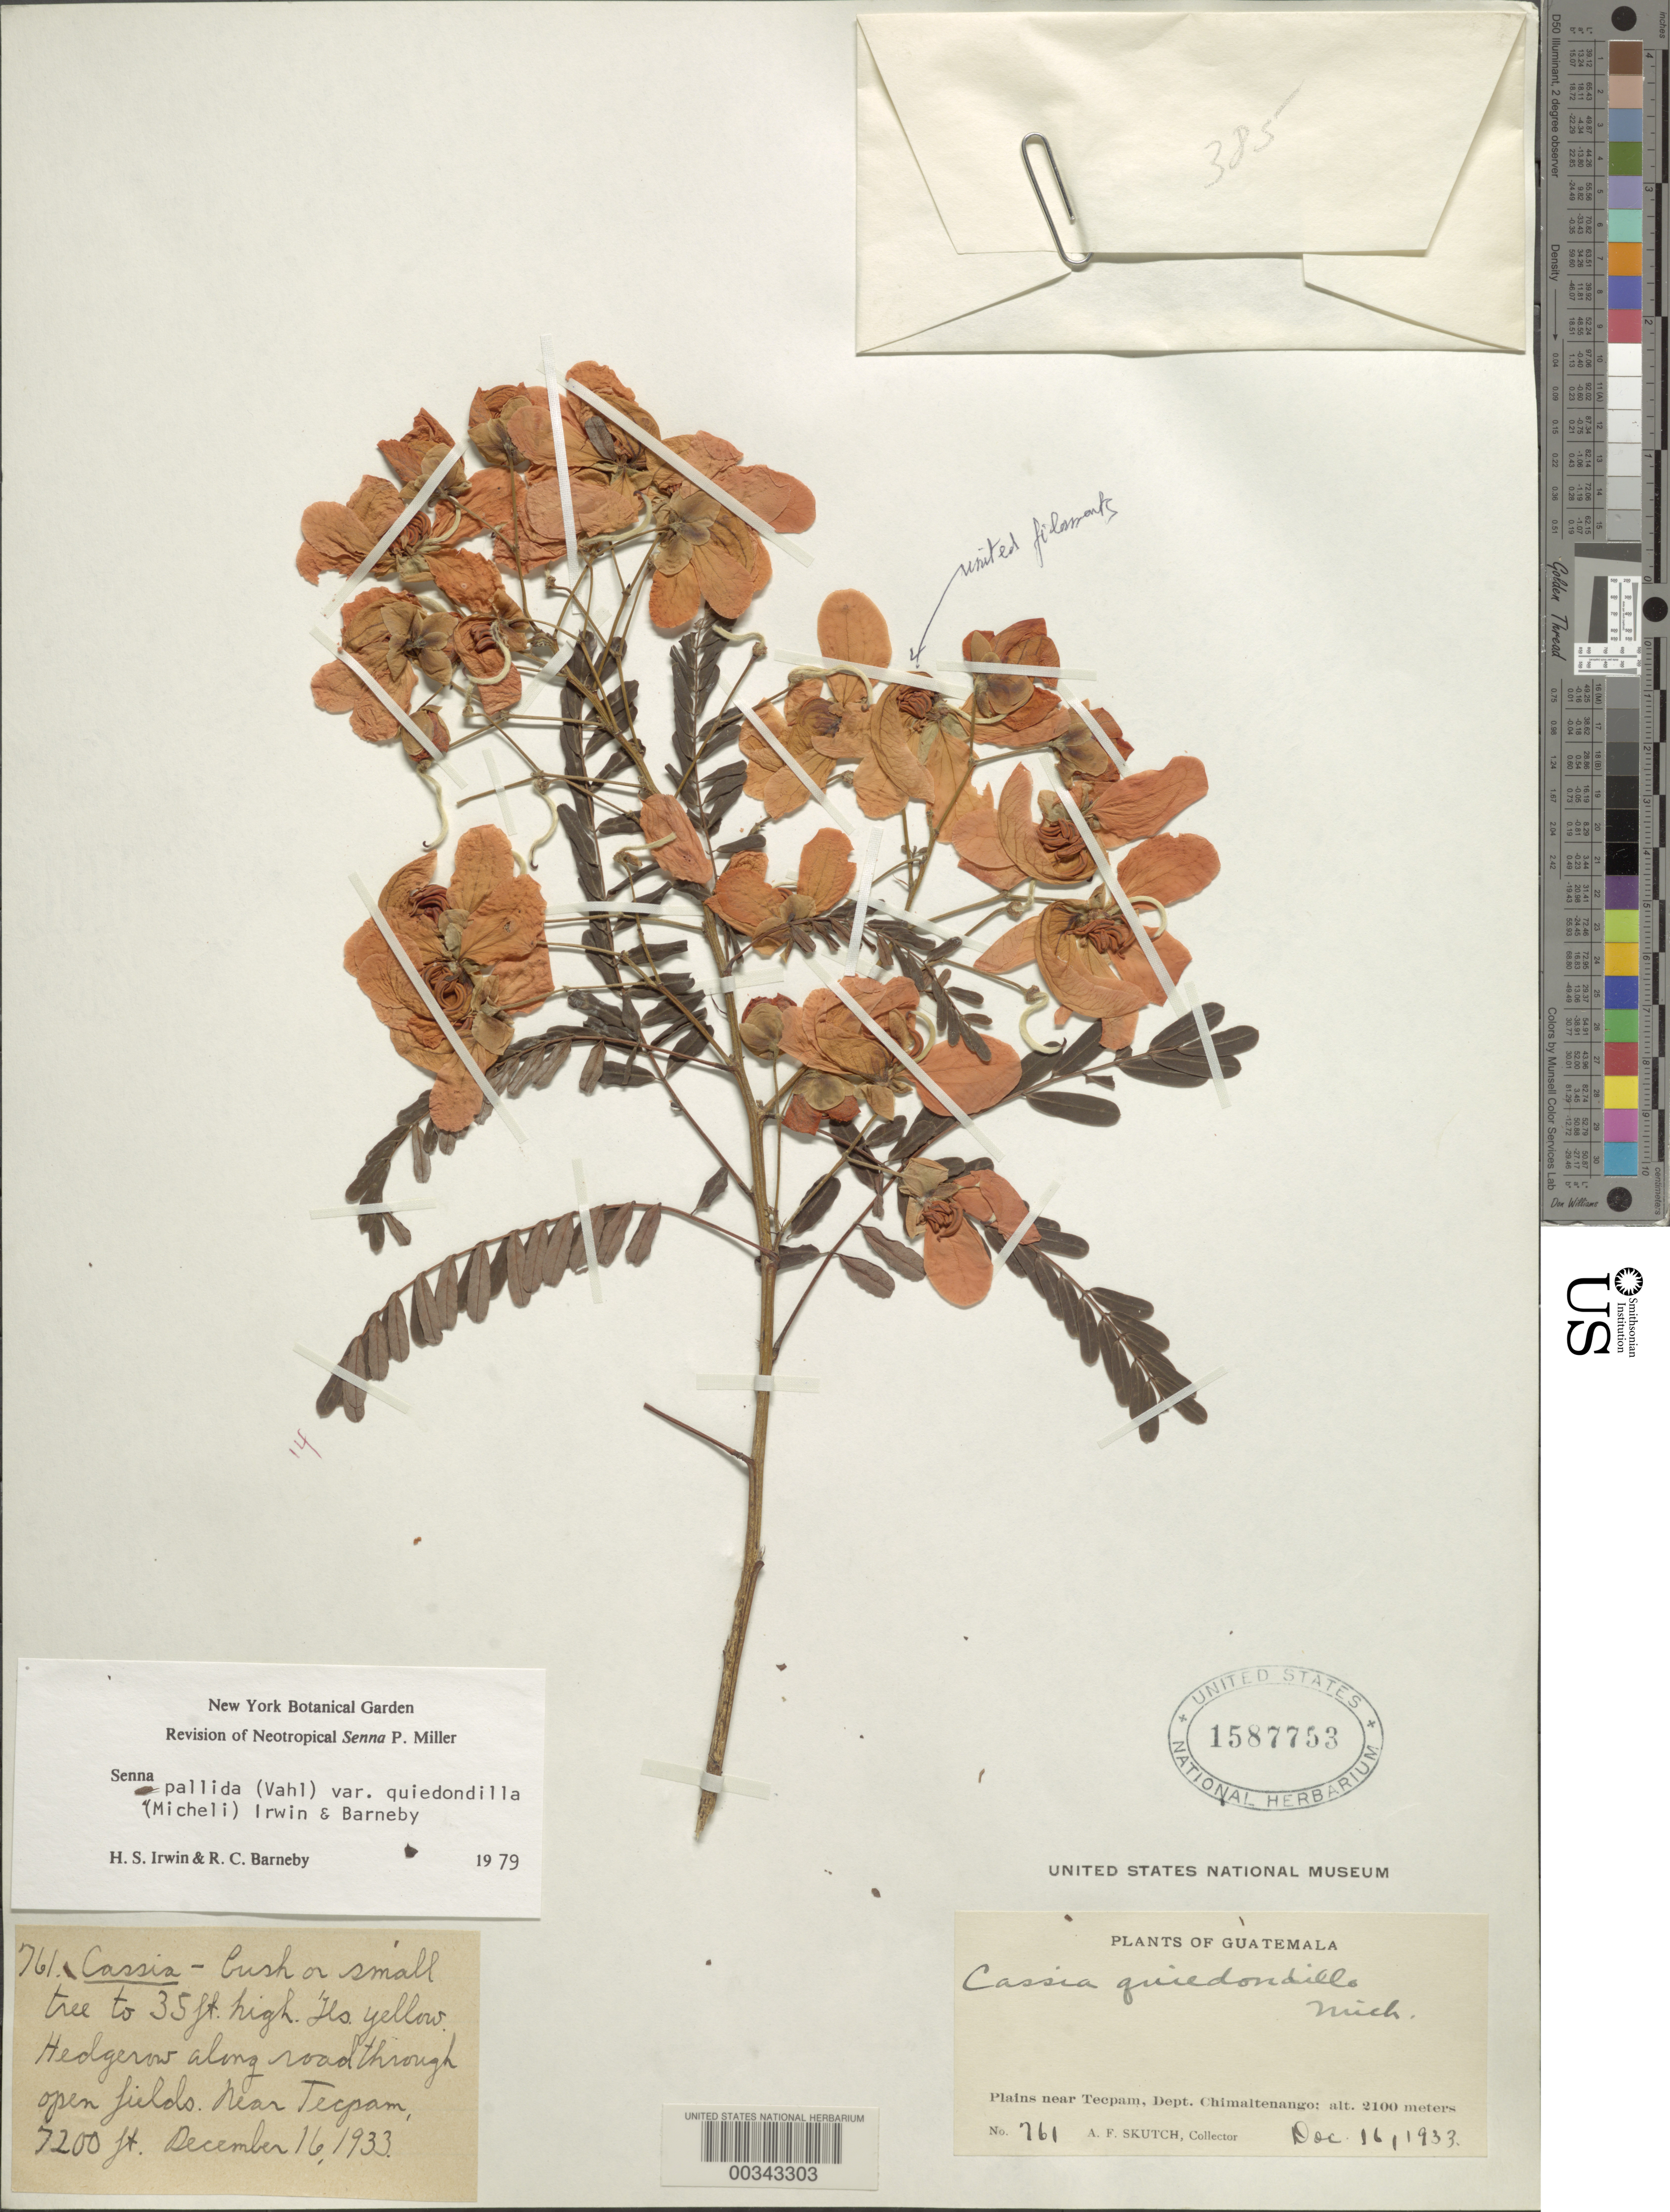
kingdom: Plantae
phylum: Tracheophyta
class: Magnoliopsida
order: Fabales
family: Fabaceae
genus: Senna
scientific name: Senna pallida var. quiedondilla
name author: (Micheli) H.S. Irwin & Barneby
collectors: A. F. Skutch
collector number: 761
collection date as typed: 16 Dec 1933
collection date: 1933-12-16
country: Guatemala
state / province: Chimaltenango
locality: Near Tecpan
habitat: Plains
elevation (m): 2100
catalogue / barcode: US 1587753